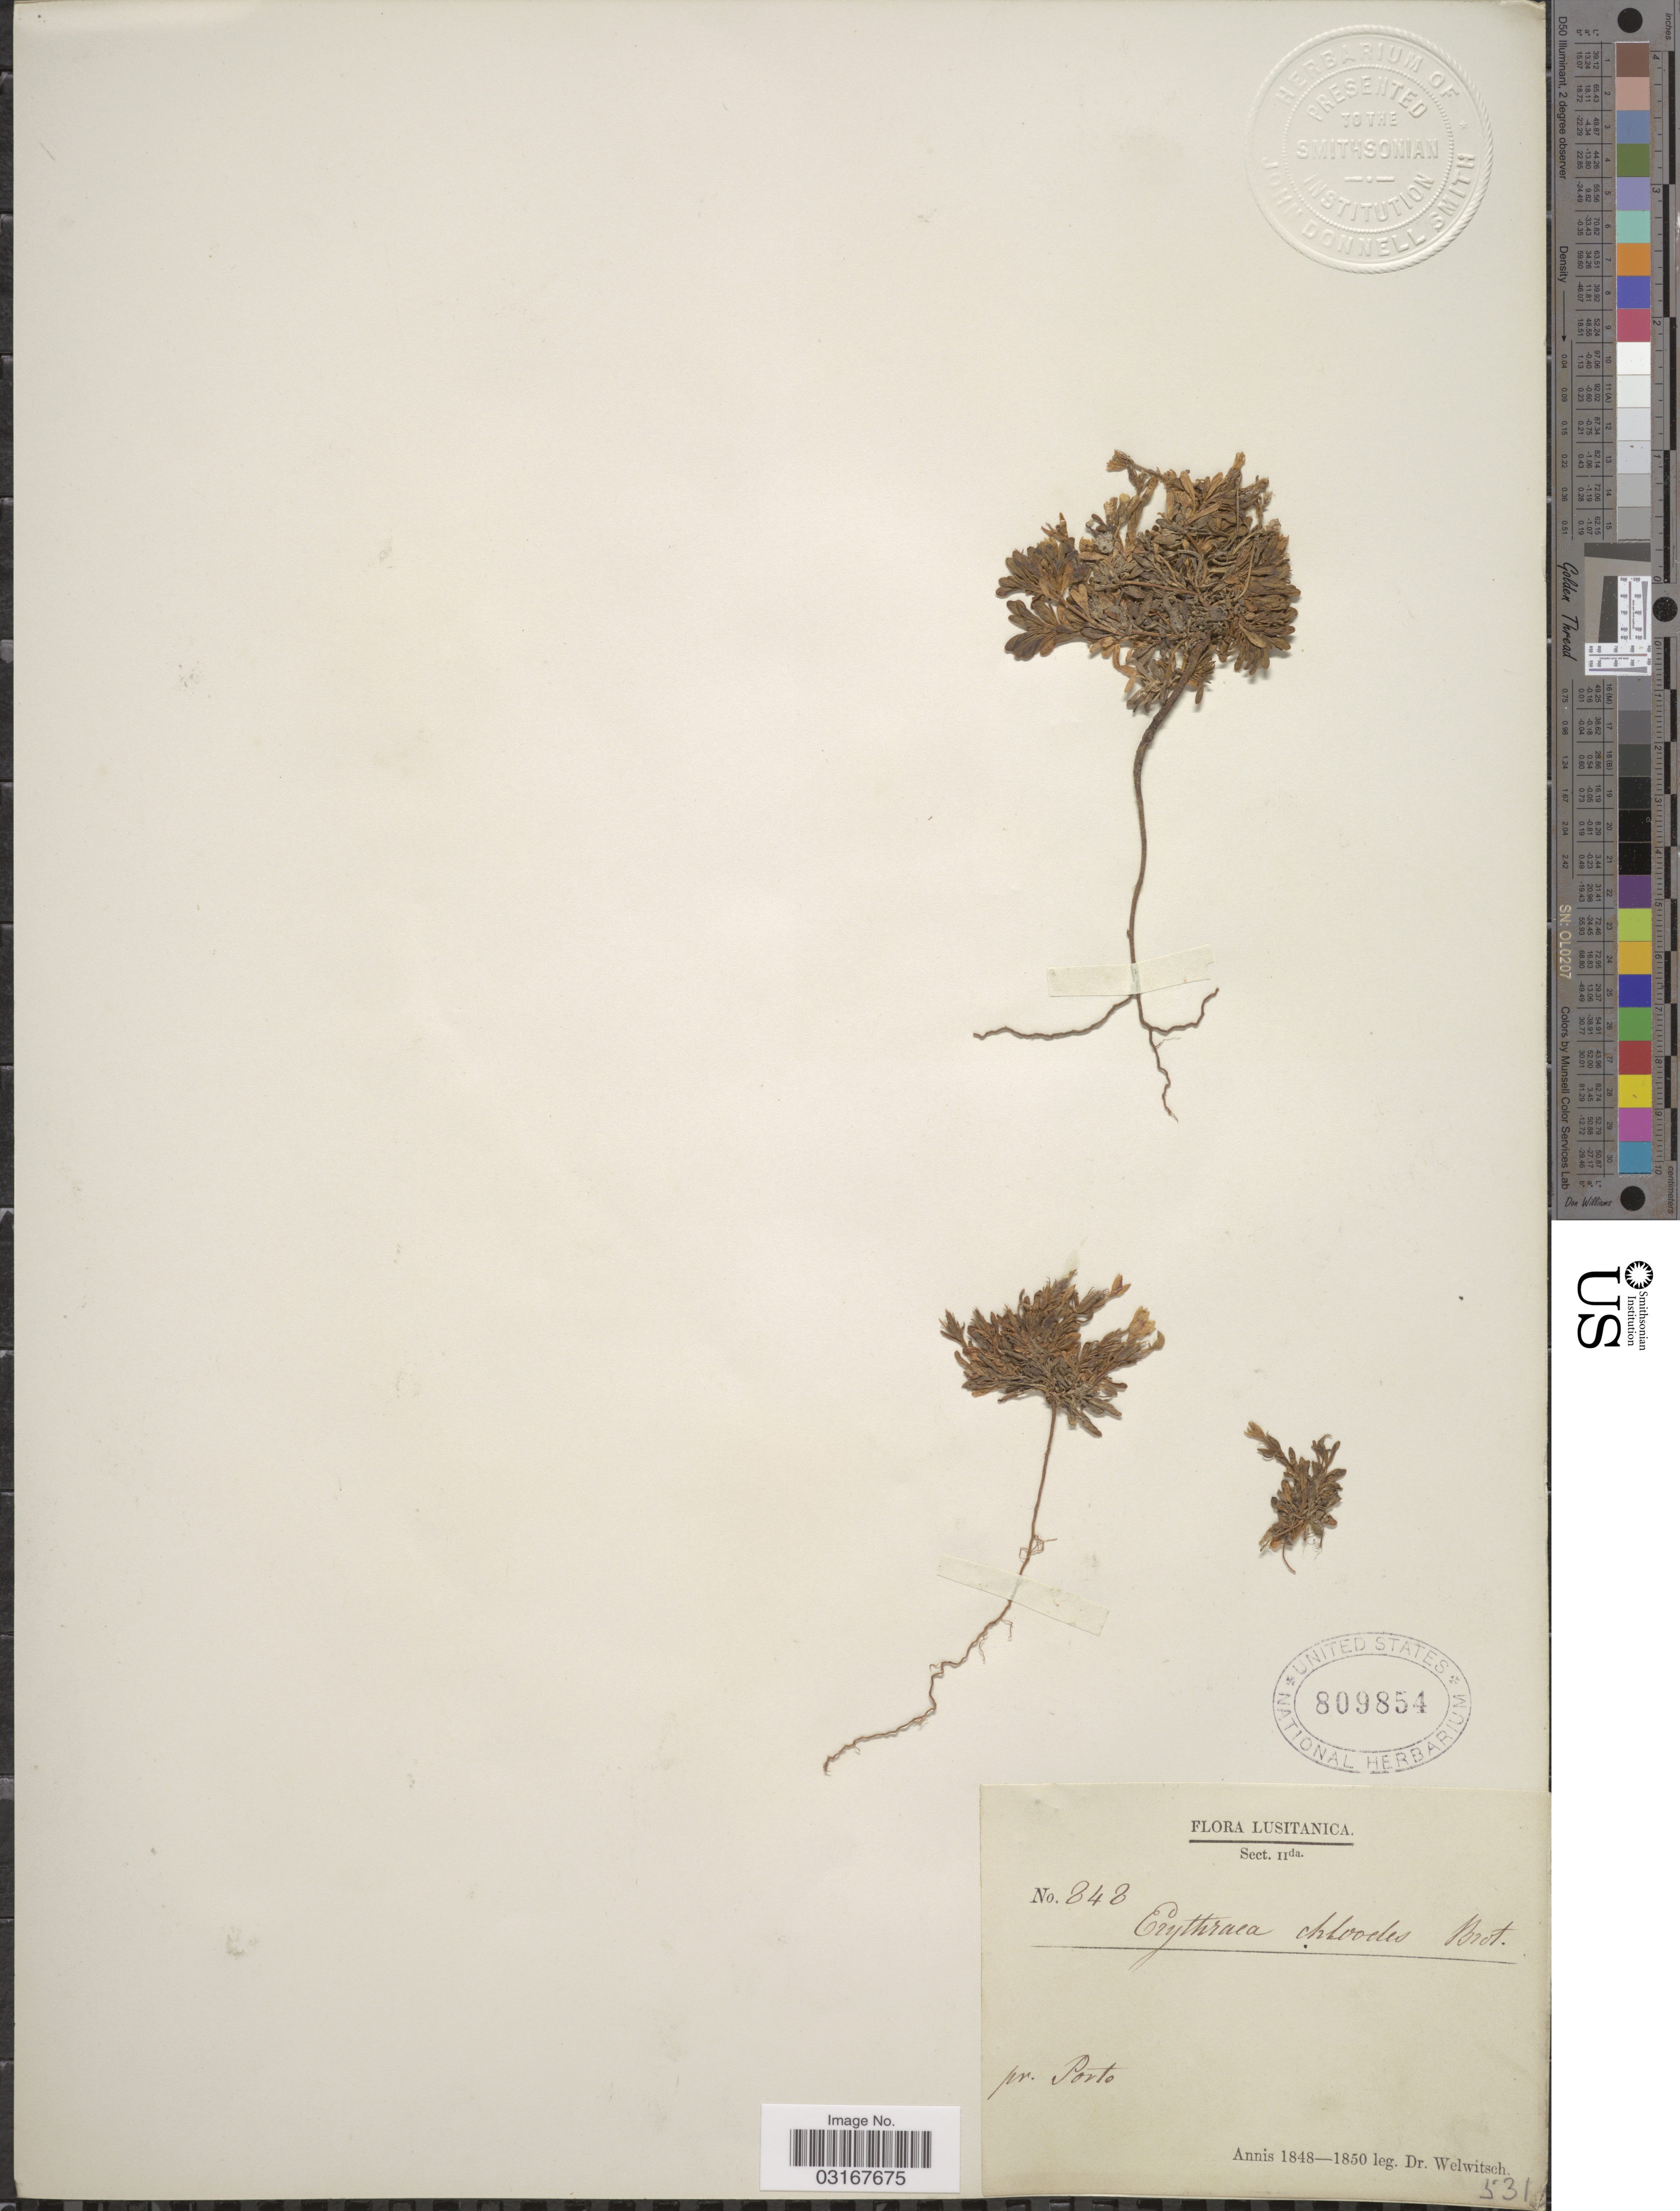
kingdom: Plantae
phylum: Tracheophyta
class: Magnoliopsida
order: Gentianales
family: Gentianaceae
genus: Centaurium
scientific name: Centaurium chloodes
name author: Samp.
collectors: -. Welwitsch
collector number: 848*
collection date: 1848/1850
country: Portugal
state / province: Porto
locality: Lusitanica. Pr. Porto.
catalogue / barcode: US 809854